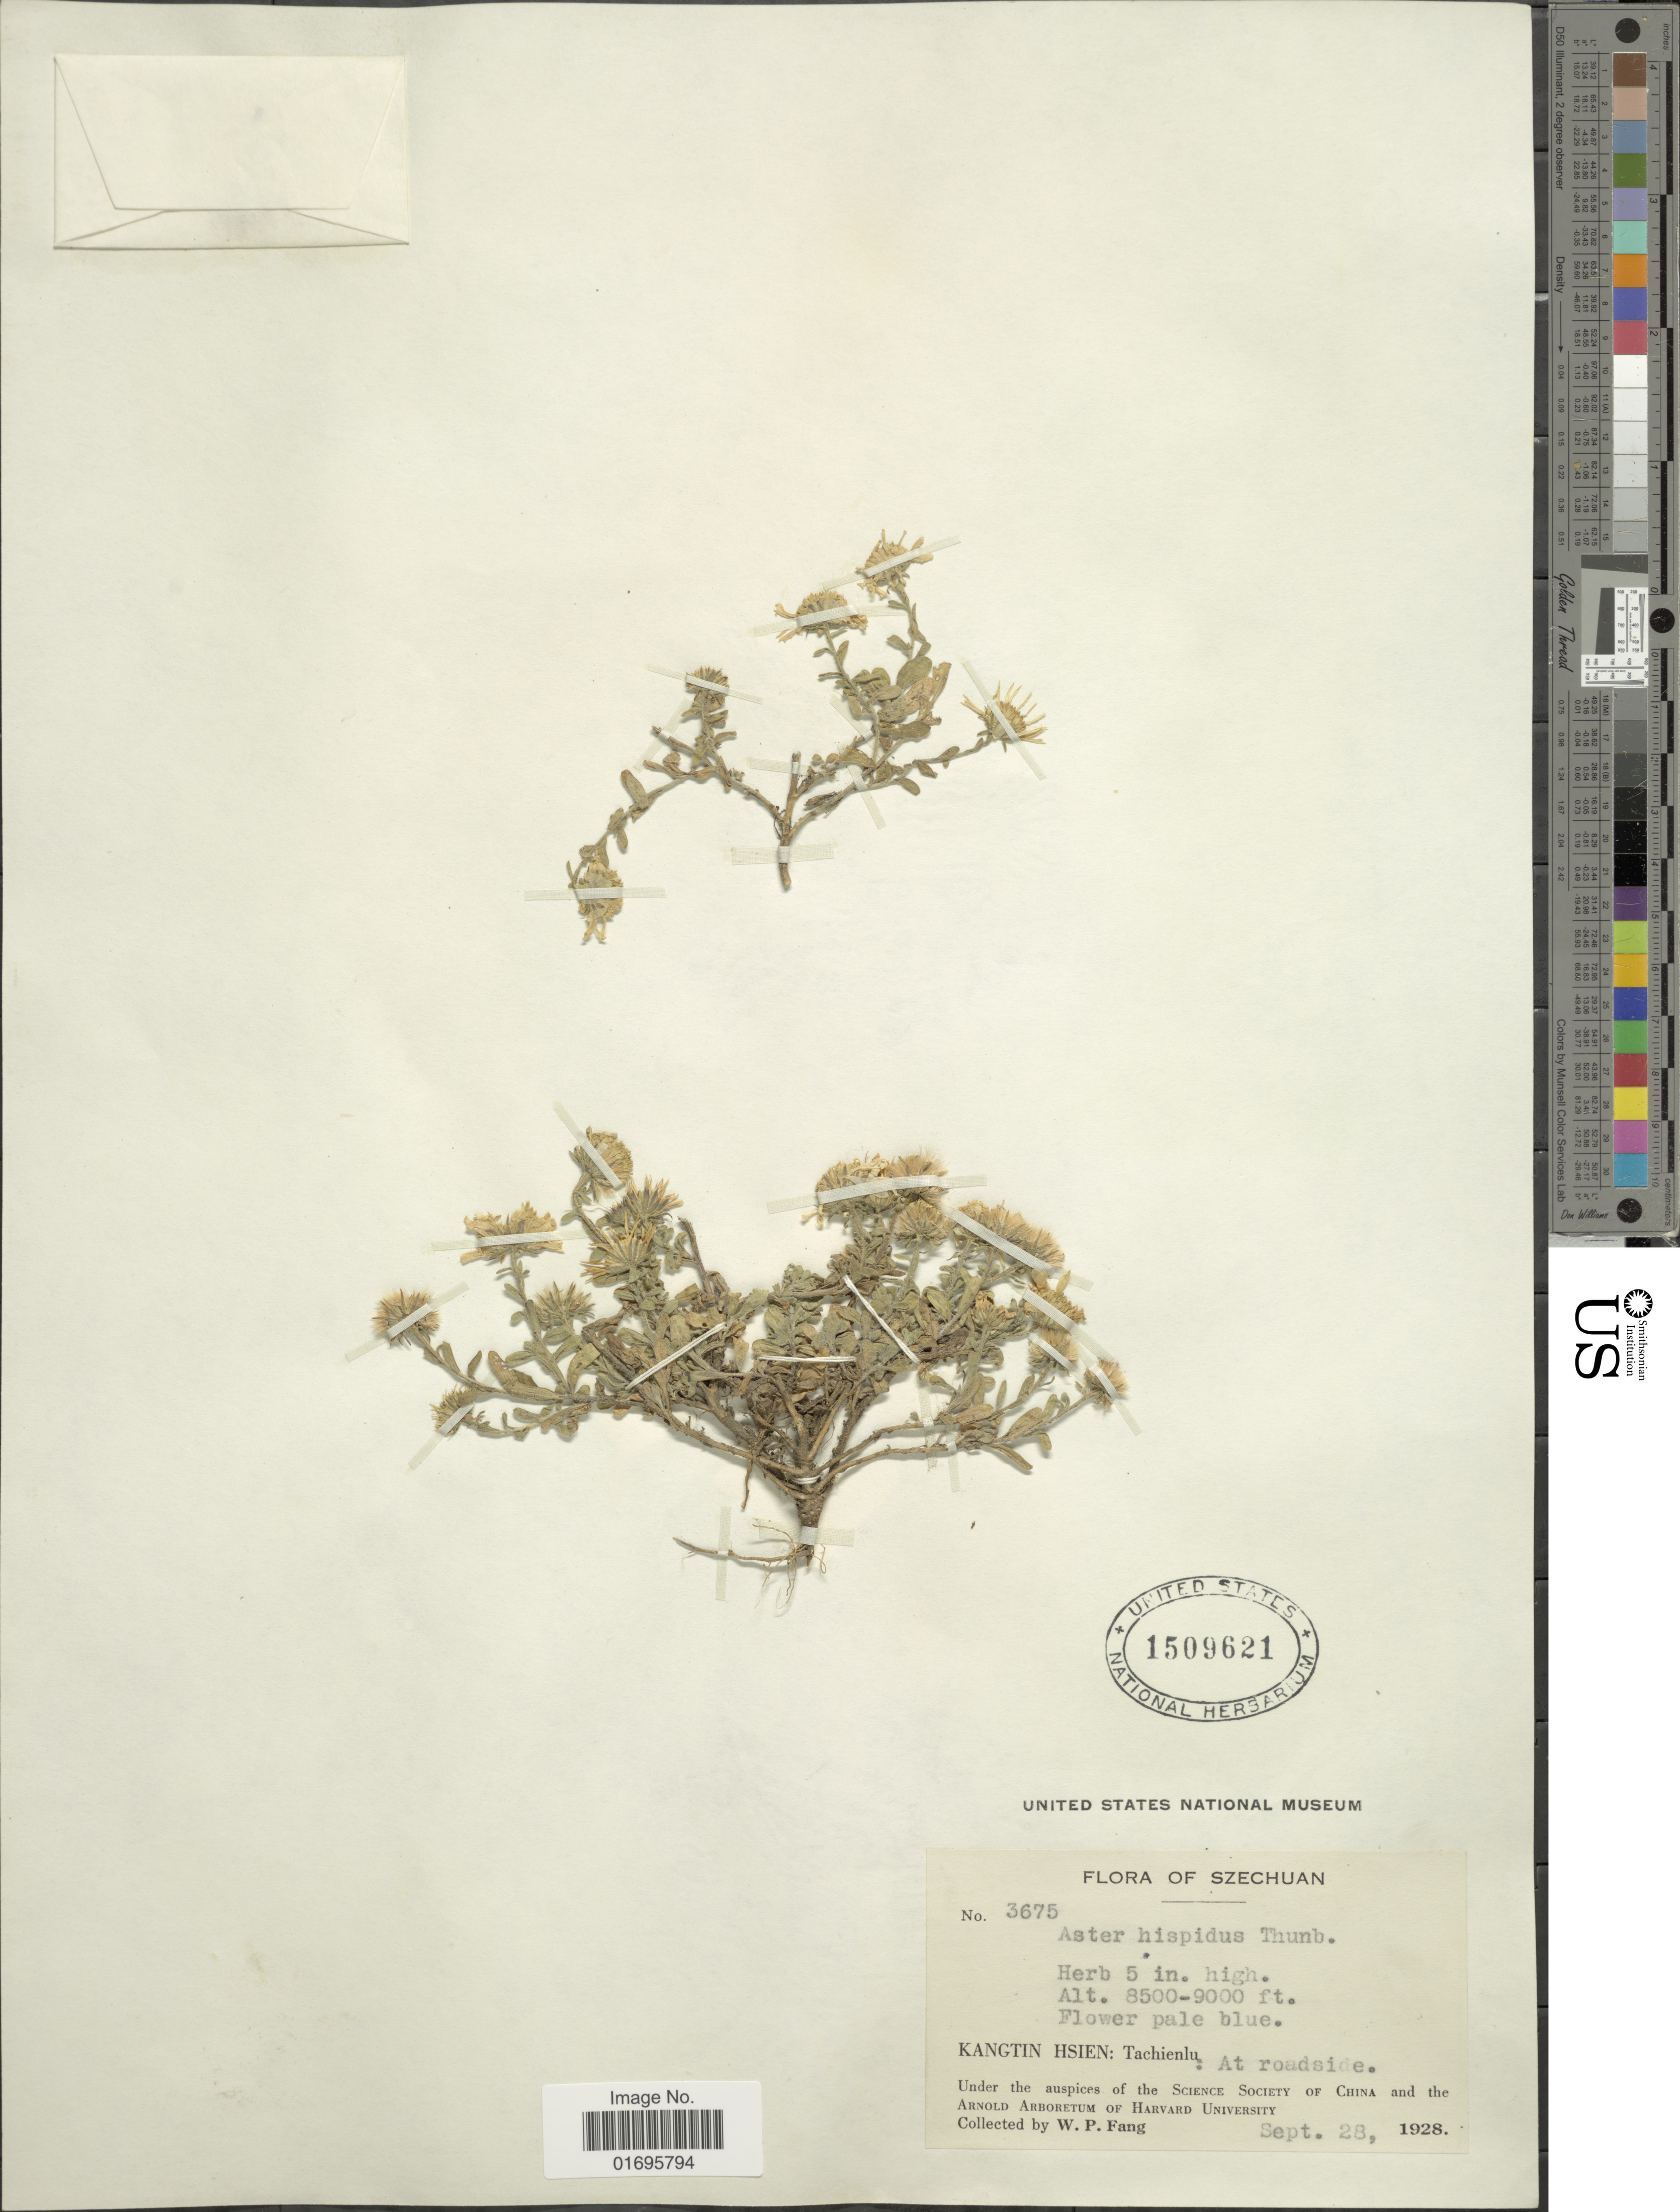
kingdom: Plantae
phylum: Tracheophyta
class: Magnoliopsida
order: Asterales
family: Asteraceae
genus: Heteropappus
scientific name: Heteropappus hispidus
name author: (Thunb.) Less.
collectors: W. P. Fang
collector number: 3675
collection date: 1928-09-28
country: China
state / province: Sichuan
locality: Szechuan. Kangtin Hsien: Tachienlu. At roadside.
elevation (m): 2591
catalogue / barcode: US 1509621